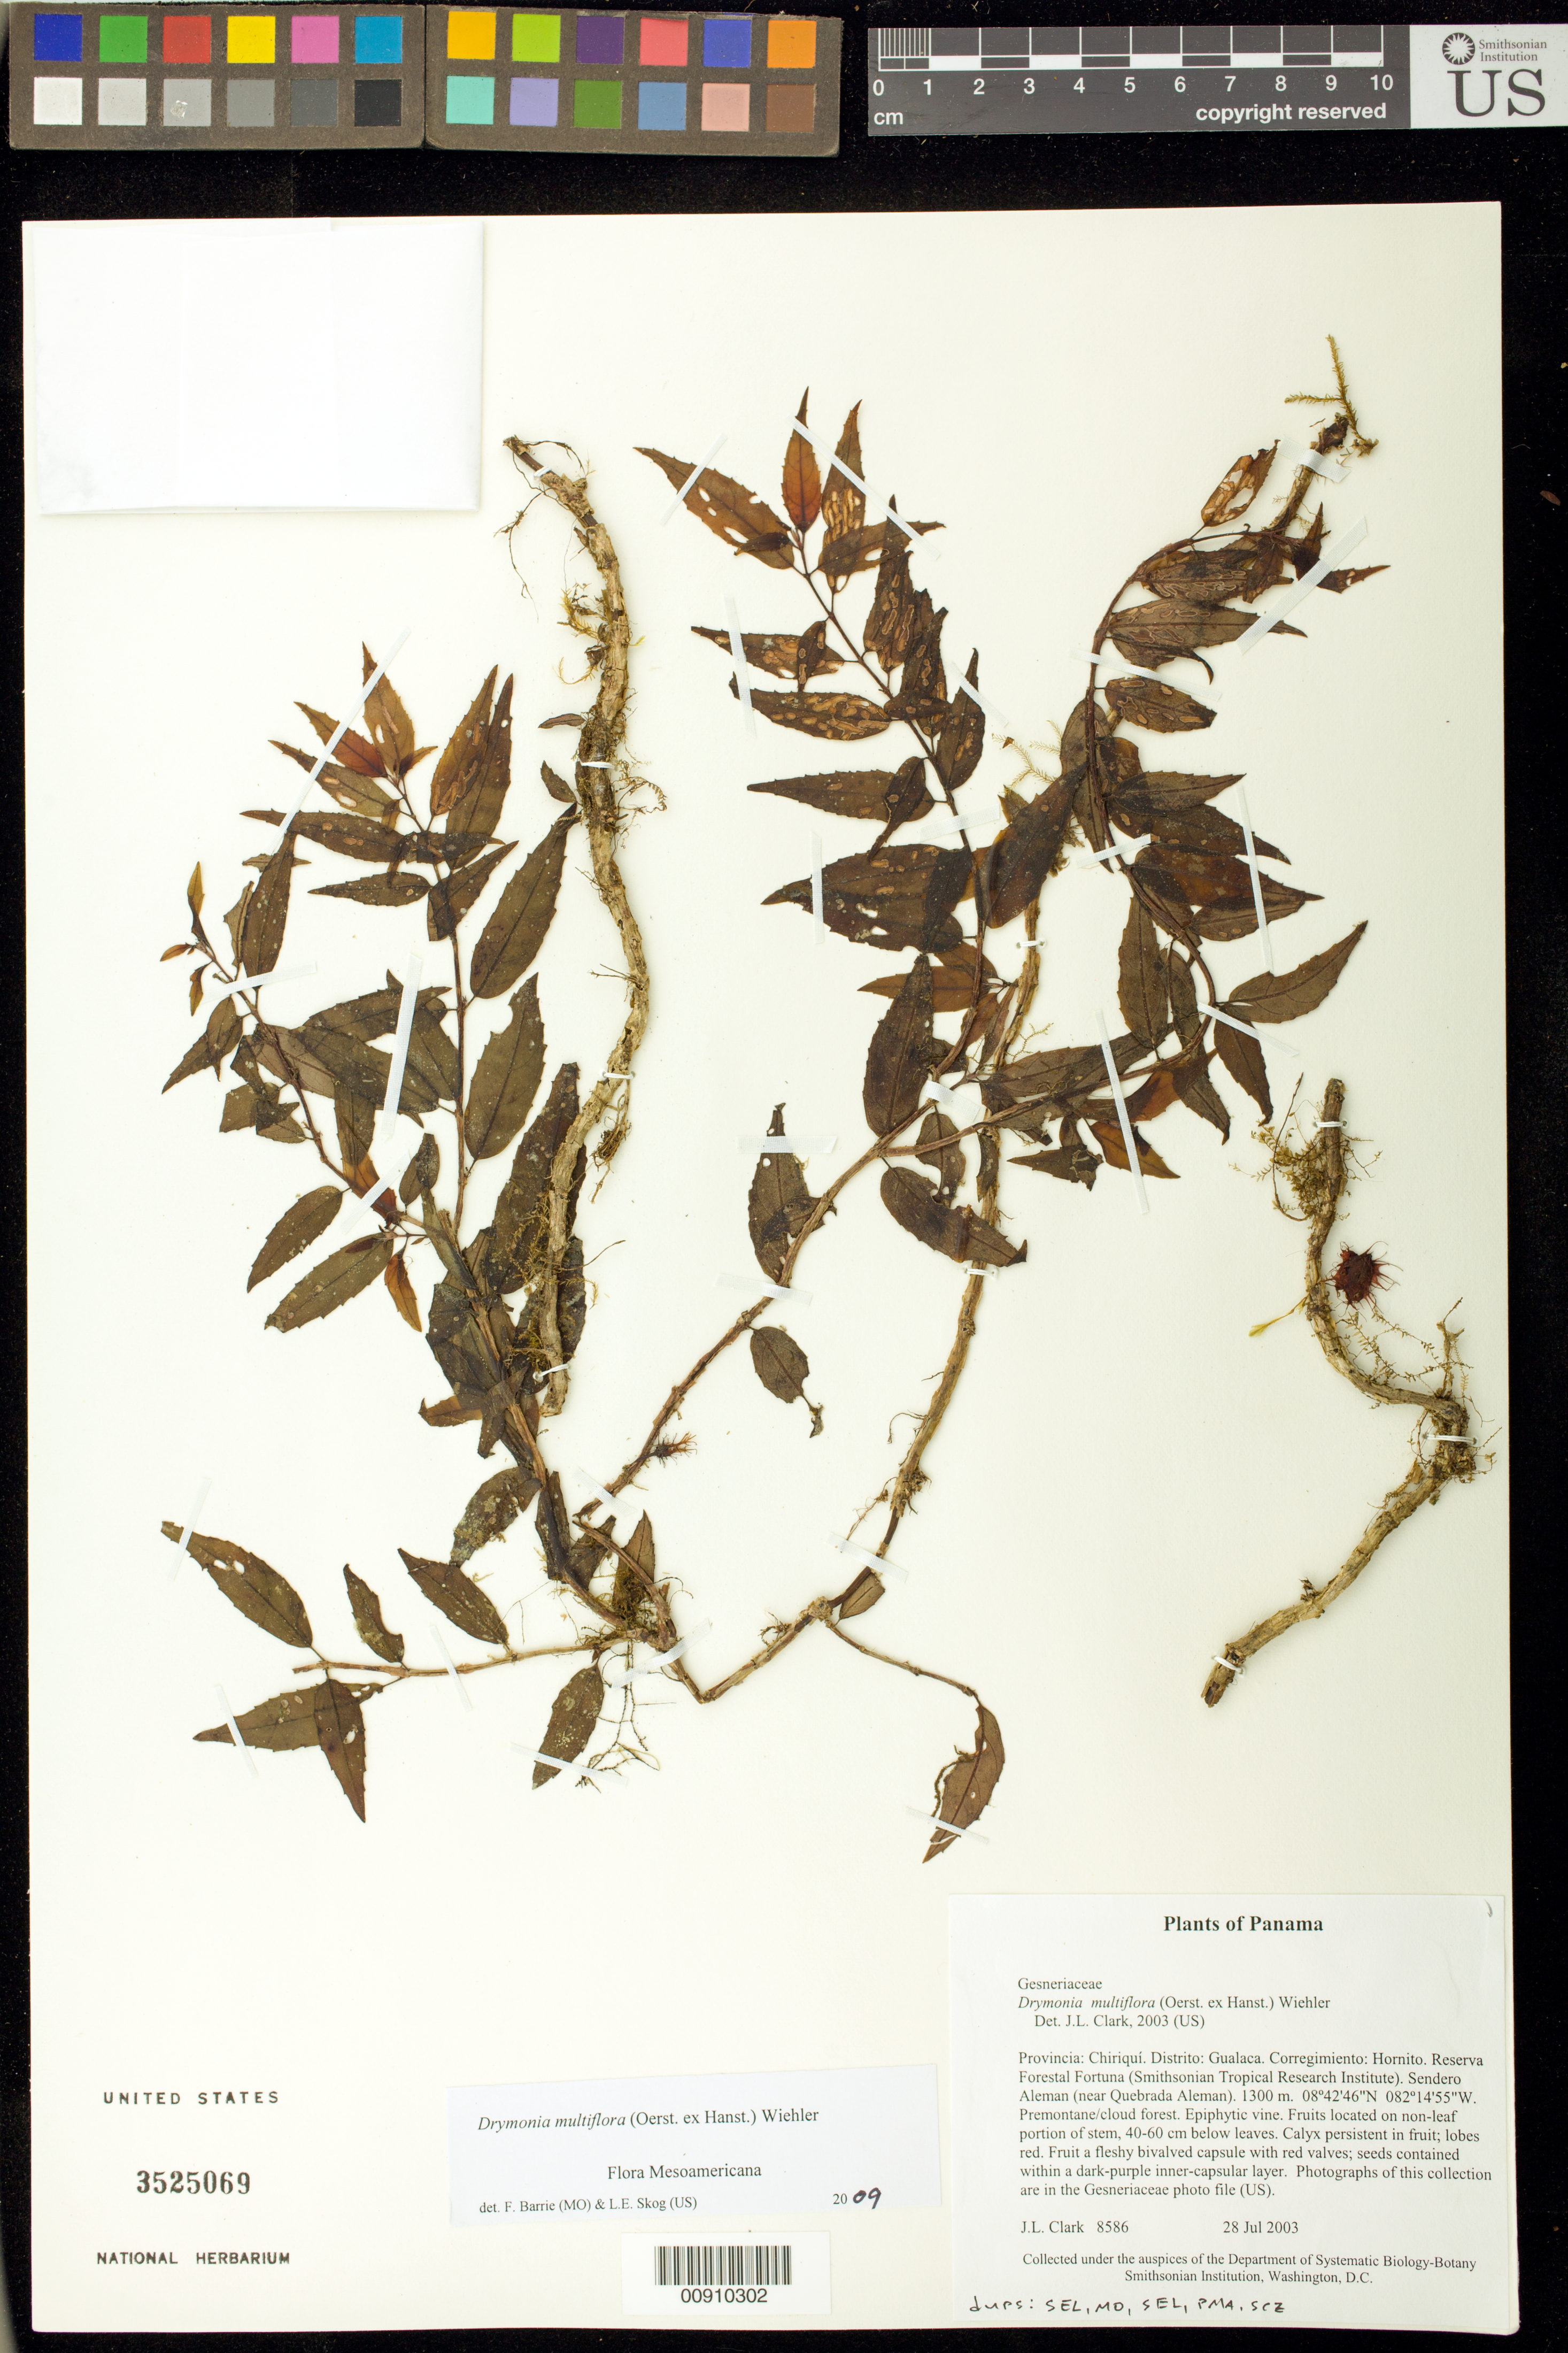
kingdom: Plantae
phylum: Tracheophyta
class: Magnoliopsida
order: Lamiales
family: Gesneriaceae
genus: Drymonia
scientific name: Drymonia multiflora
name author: (Oerst. ex Hanst.) Wiehler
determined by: Clark, J. L., (SEL), The Marie Selby Botanical Garden (UNITED STATES)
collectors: J. L. Clark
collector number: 8586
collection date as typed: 28 Jul 2003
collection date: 2003-07-28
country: Panama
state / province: Chiriquí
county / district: Gualaca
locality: Gualaca. Corregimiento: Hornito. Reserva Forestal Fortuna (Smithsonian Tropical Research Institute). Sendero Aleman (near Quebrada Aleman).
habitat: Premontane/cloud forest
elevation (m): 1300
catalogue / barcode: US 3525069